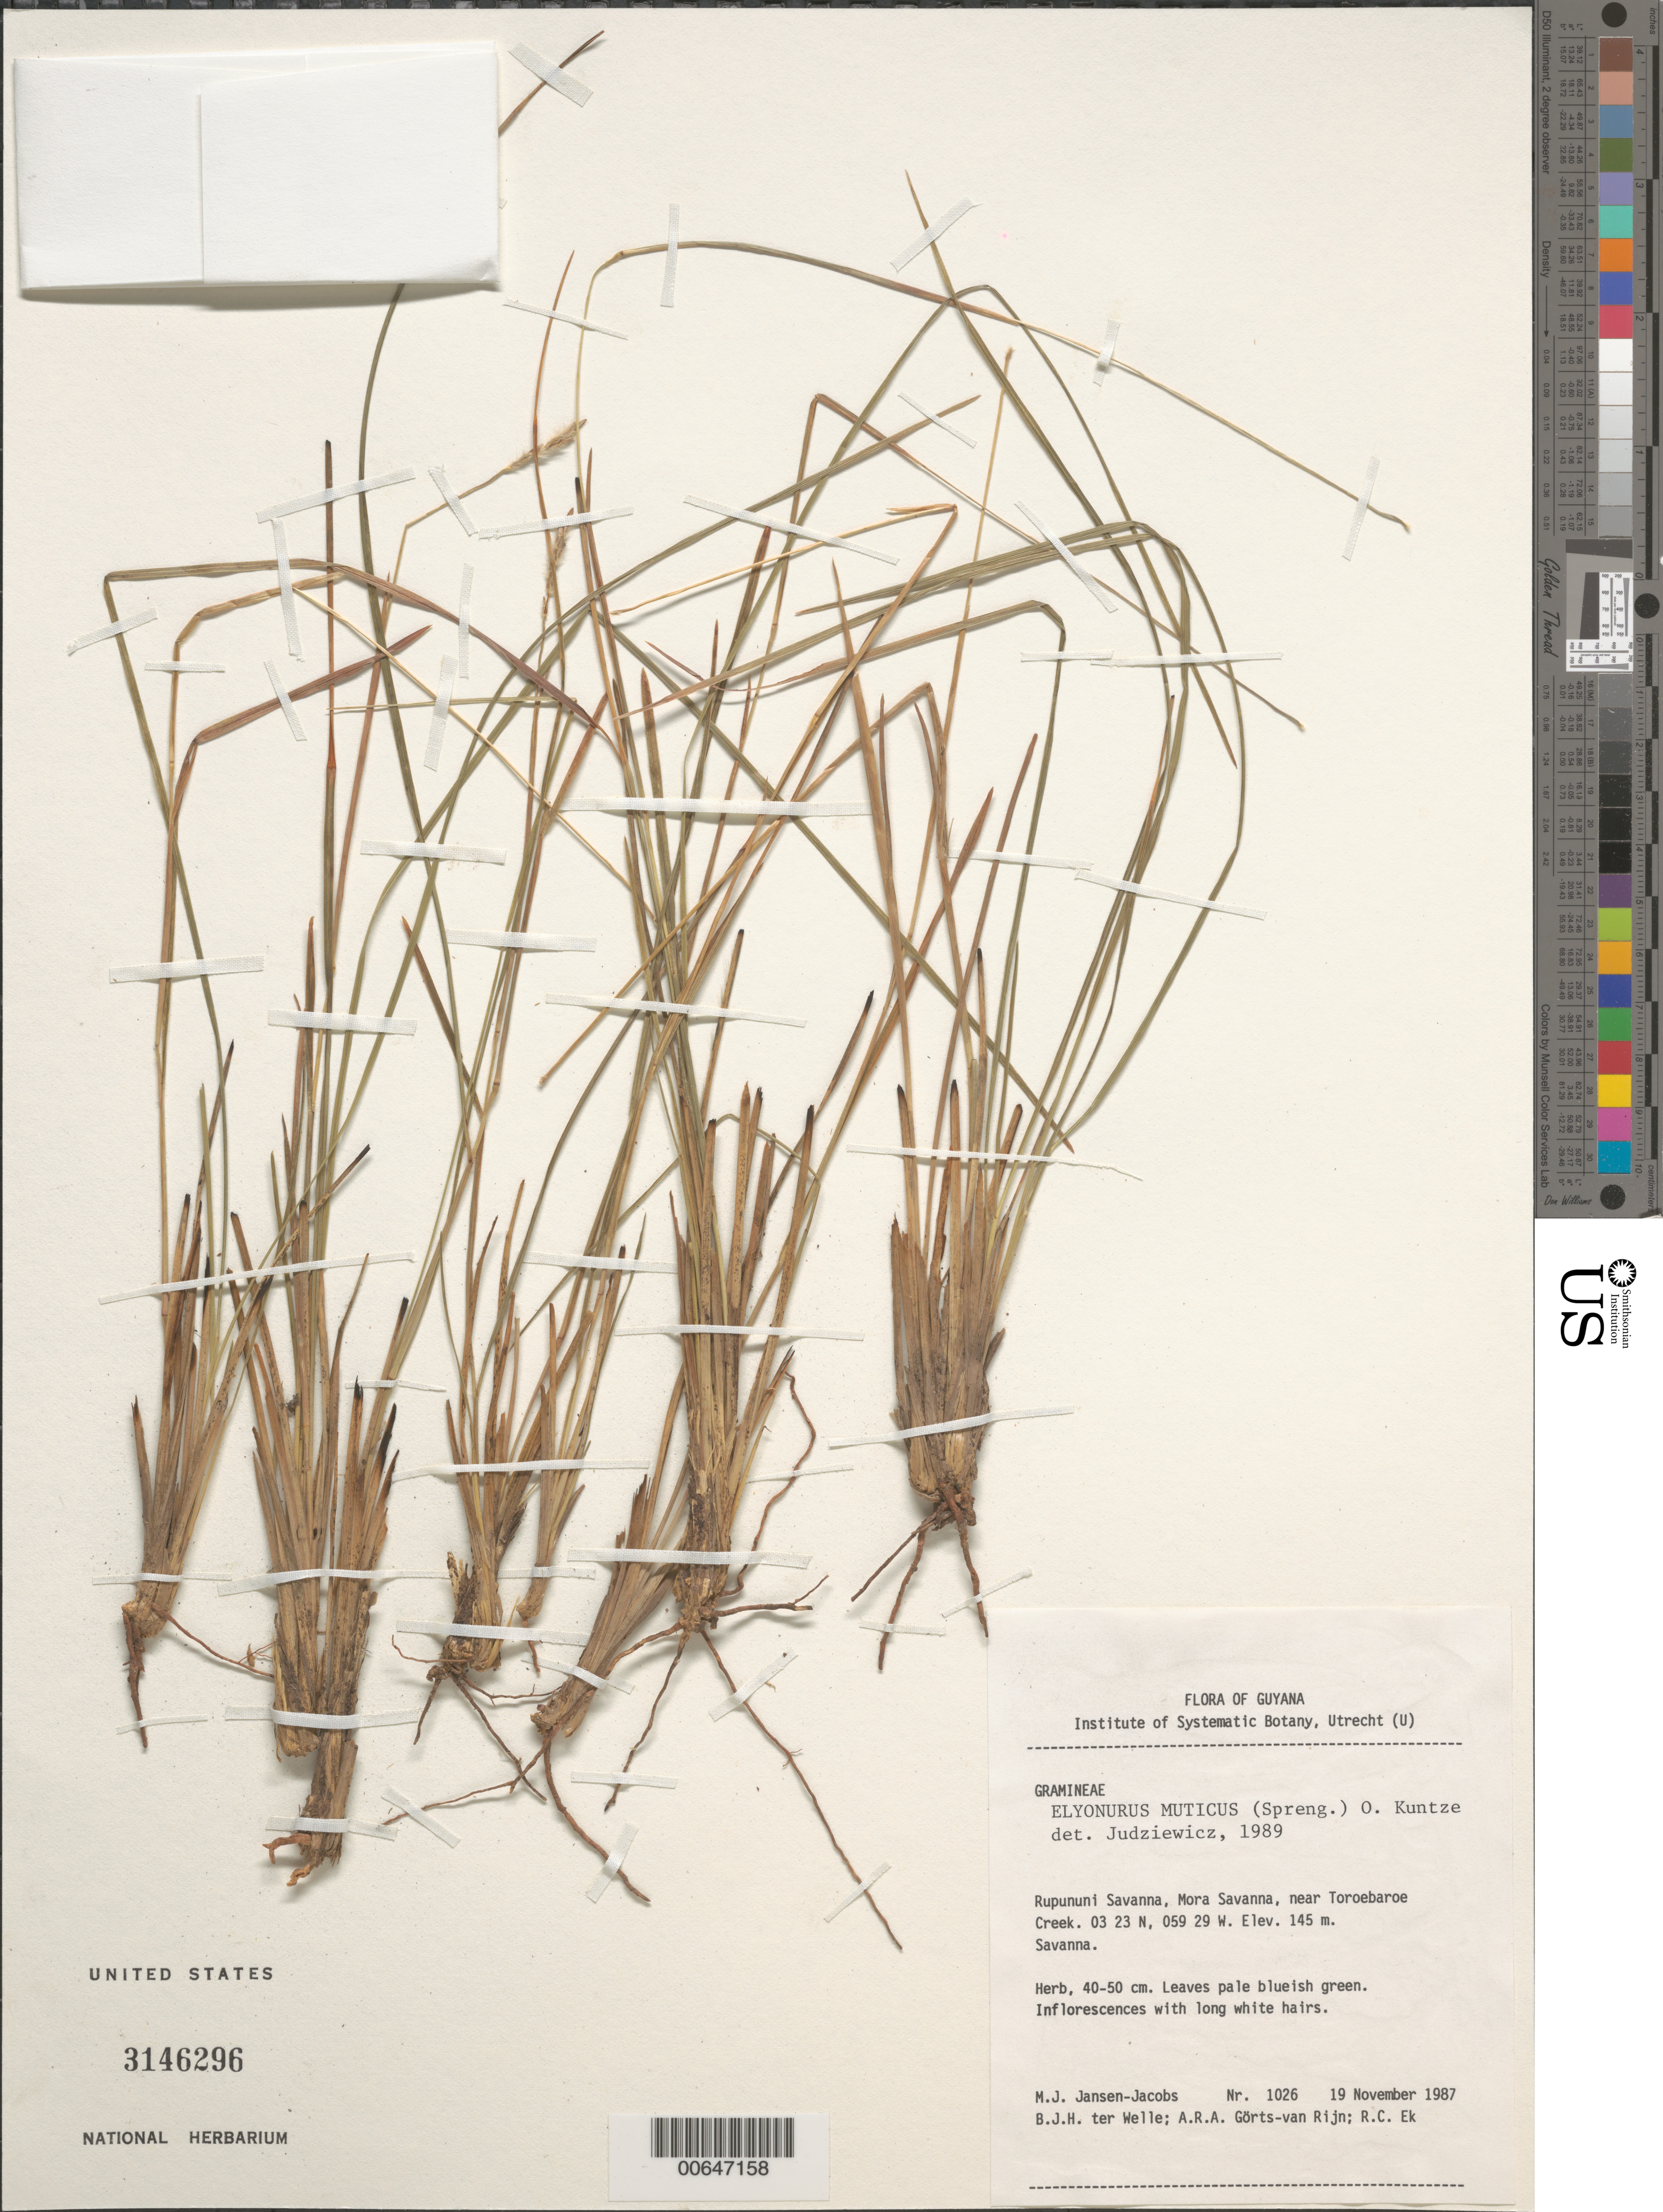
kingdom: Plantae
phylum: Tracheophyta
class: Liliopsida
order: Poales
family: Poaceae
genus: Elionurus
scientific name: Elionurus muticus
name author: (Spreng.) Kuntze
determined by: Judziewicz, E. J.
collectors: M. J. Jansen-Jacobs, B. Welle, A. .R. A. Görts-van Rijn & R. C. Ek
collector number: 1026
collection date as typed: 19-Nov-87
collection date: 1987-11-19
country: Guyana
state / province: U. Takutu-U. Essequibo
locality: Rupununi Savanna, Mora Savanna, near Toroebaroe Creek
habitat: Savanna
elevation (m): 145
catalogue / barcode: US 3146296